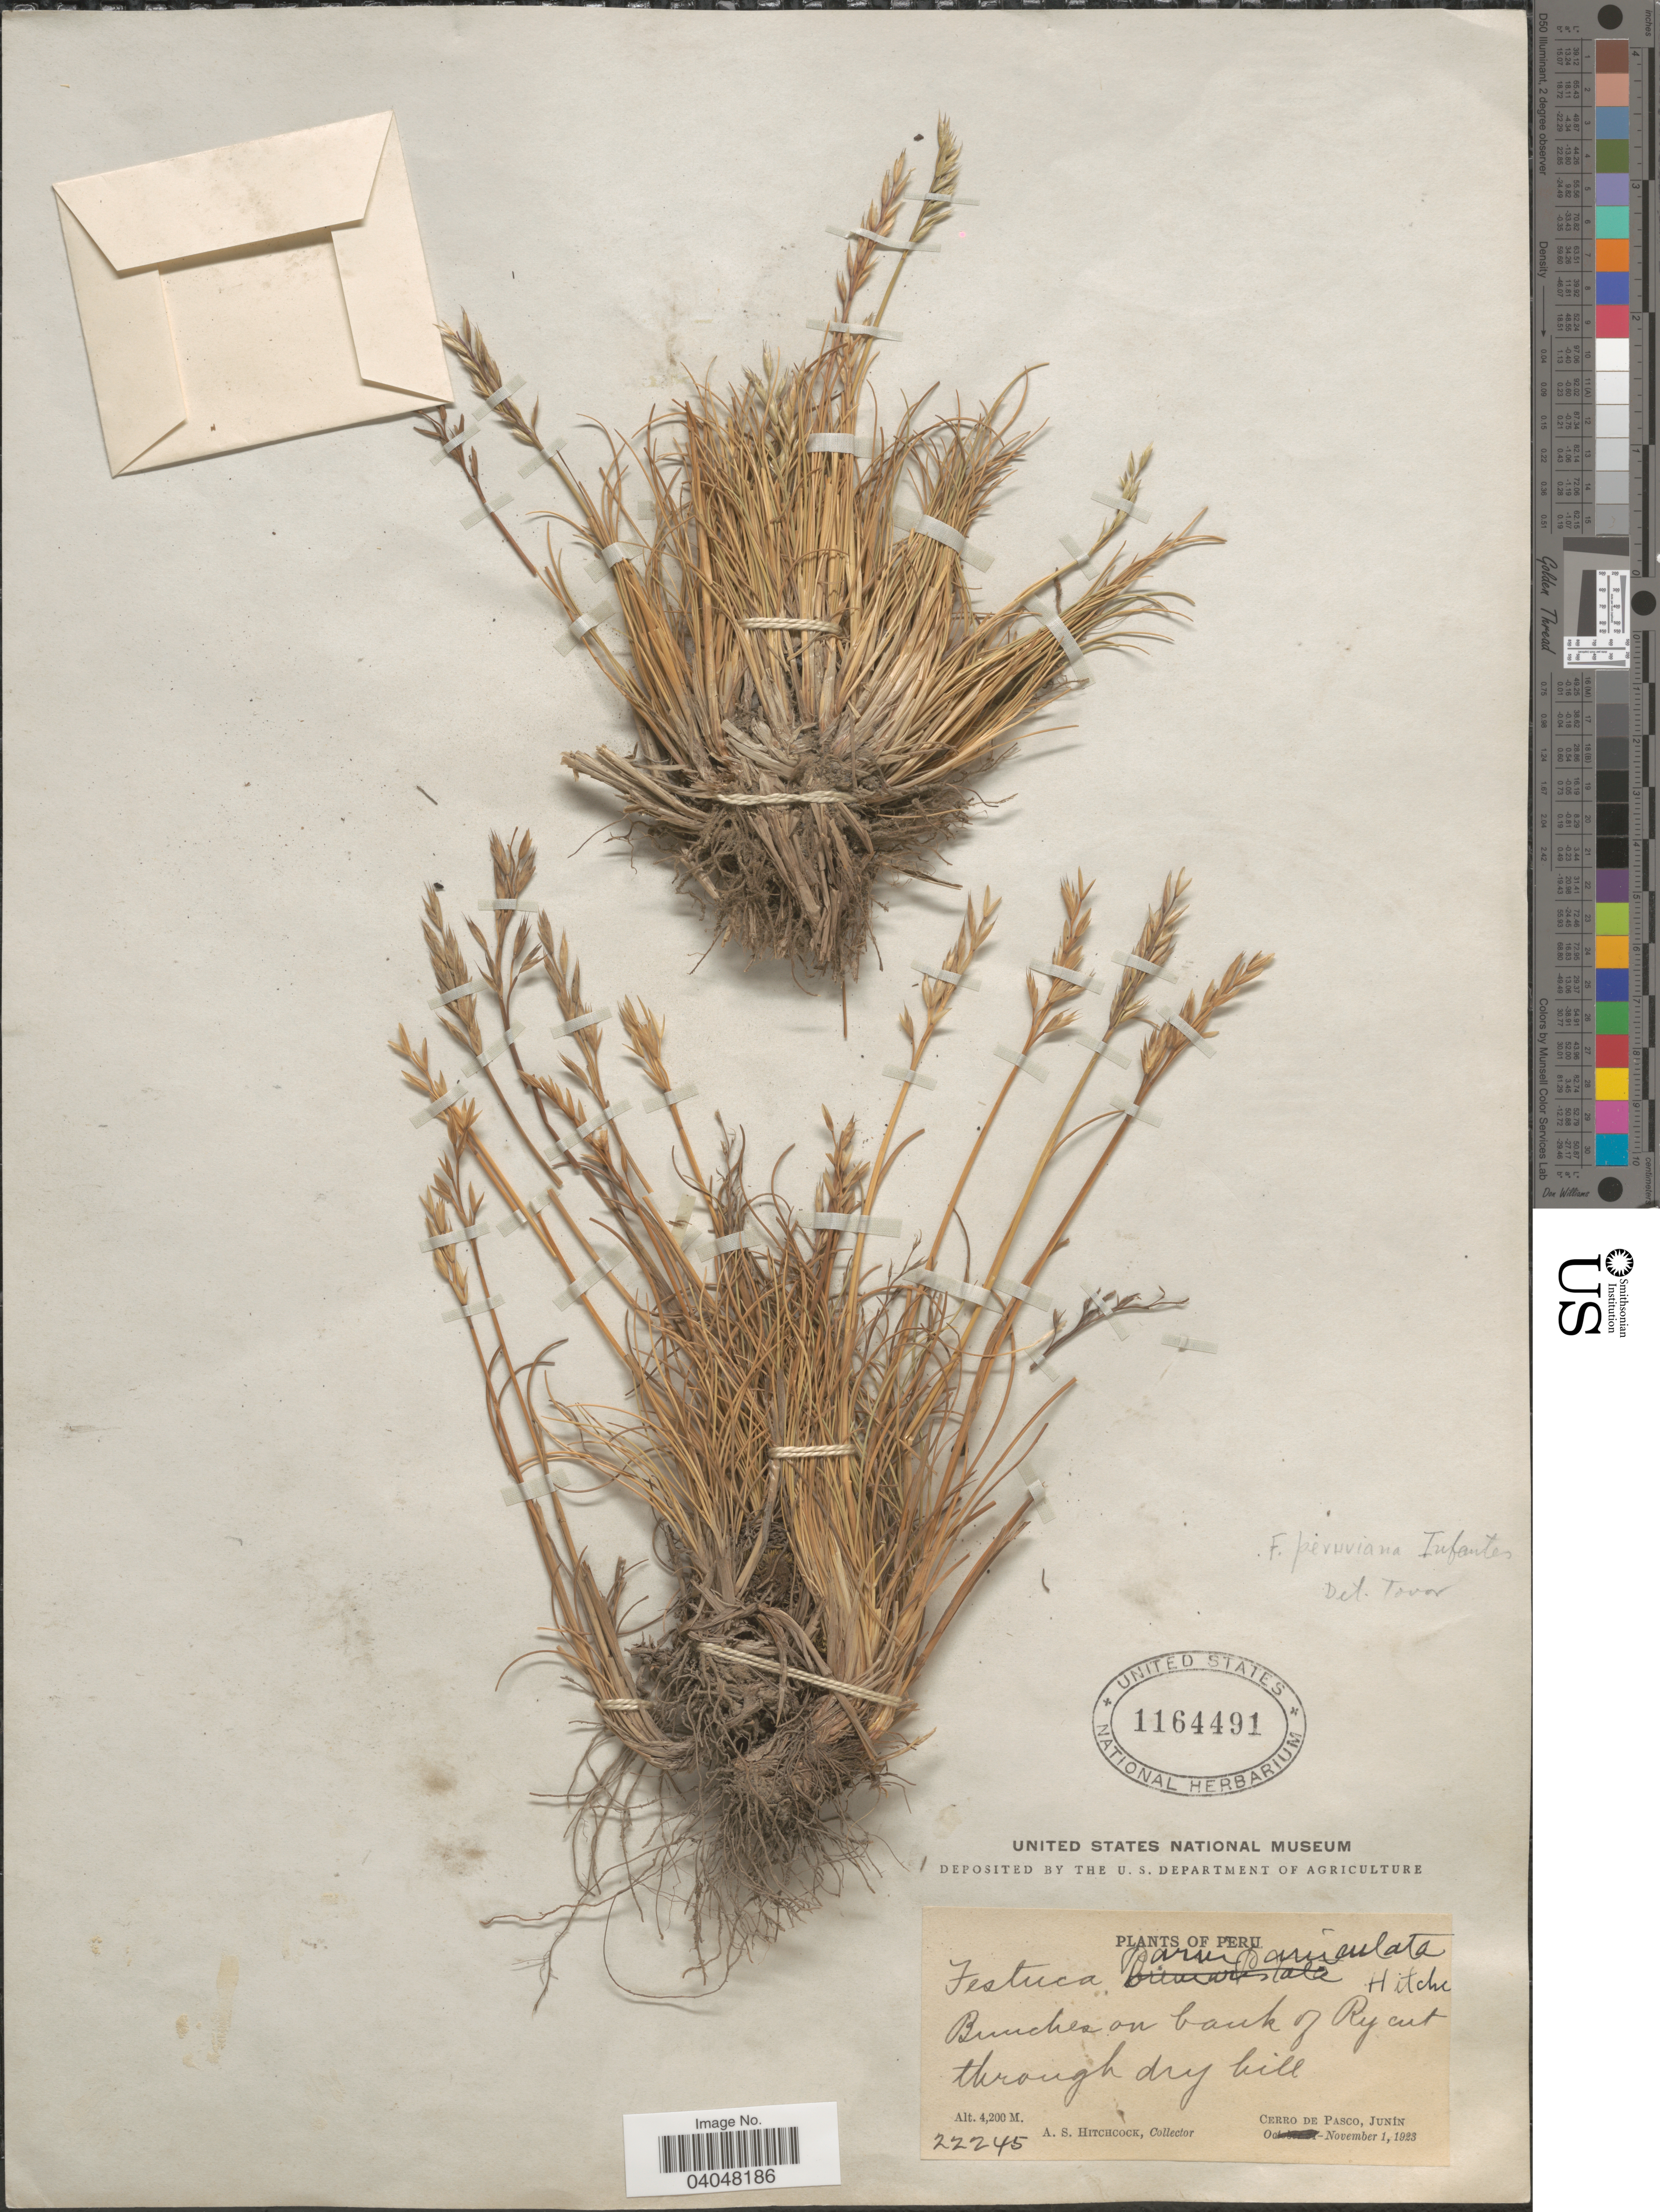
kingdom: Plantae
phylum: Tracheophyta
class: Liliopsida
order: Poales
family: Poaceae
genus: Festuca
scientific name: Festuca peruviana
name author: Infantes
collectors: A. S. Hitchcock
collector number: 22245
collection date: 1923-11-01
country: Peru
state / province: Junín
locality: On bank of Ry cut through dry hill. Cerro de Pasco.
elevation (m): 4200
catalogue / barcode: US 1164491